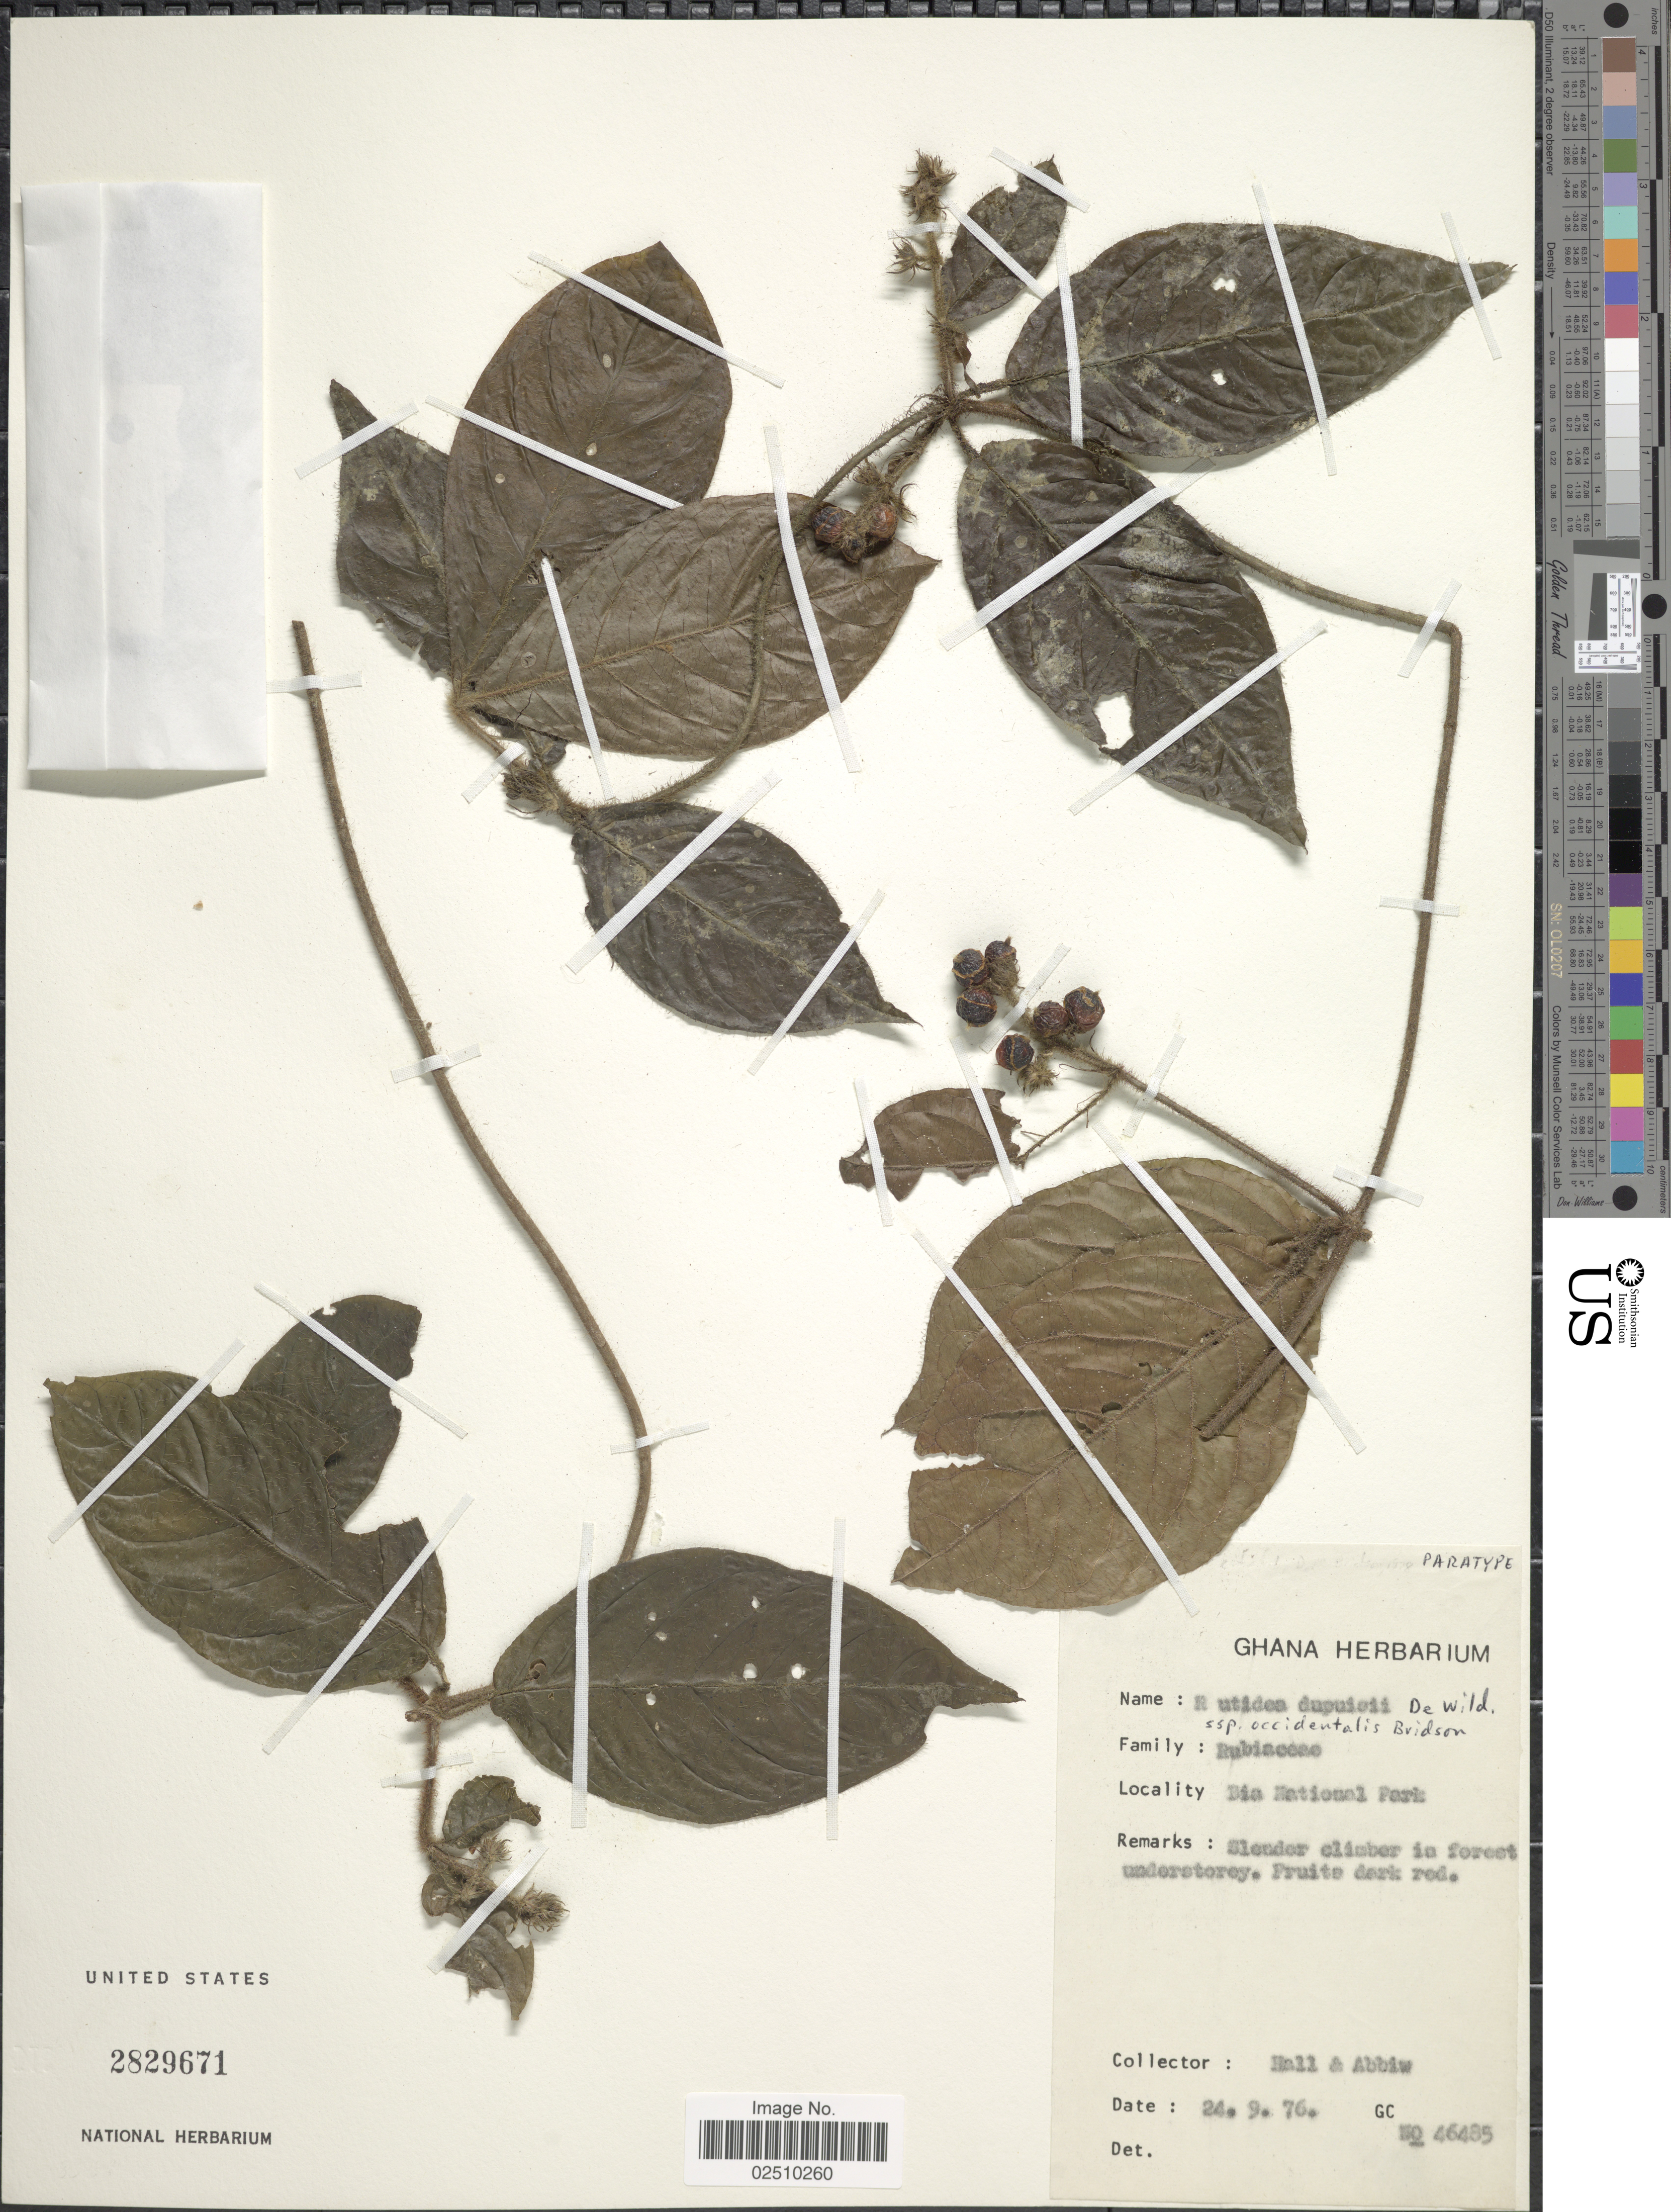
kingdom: Plantae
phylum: Tracheophyta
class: Magnoliopsida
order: Gentianales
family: Rubiaceae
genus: Rutidea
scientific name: Rutidea dupuisii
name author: De Wild.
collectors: -- Hall & Abbiw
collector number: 46485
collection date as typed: Transcribed d/m/y: 24/9/76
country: Ghana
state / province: Western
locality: Bia National Park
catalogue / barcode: US 2829671